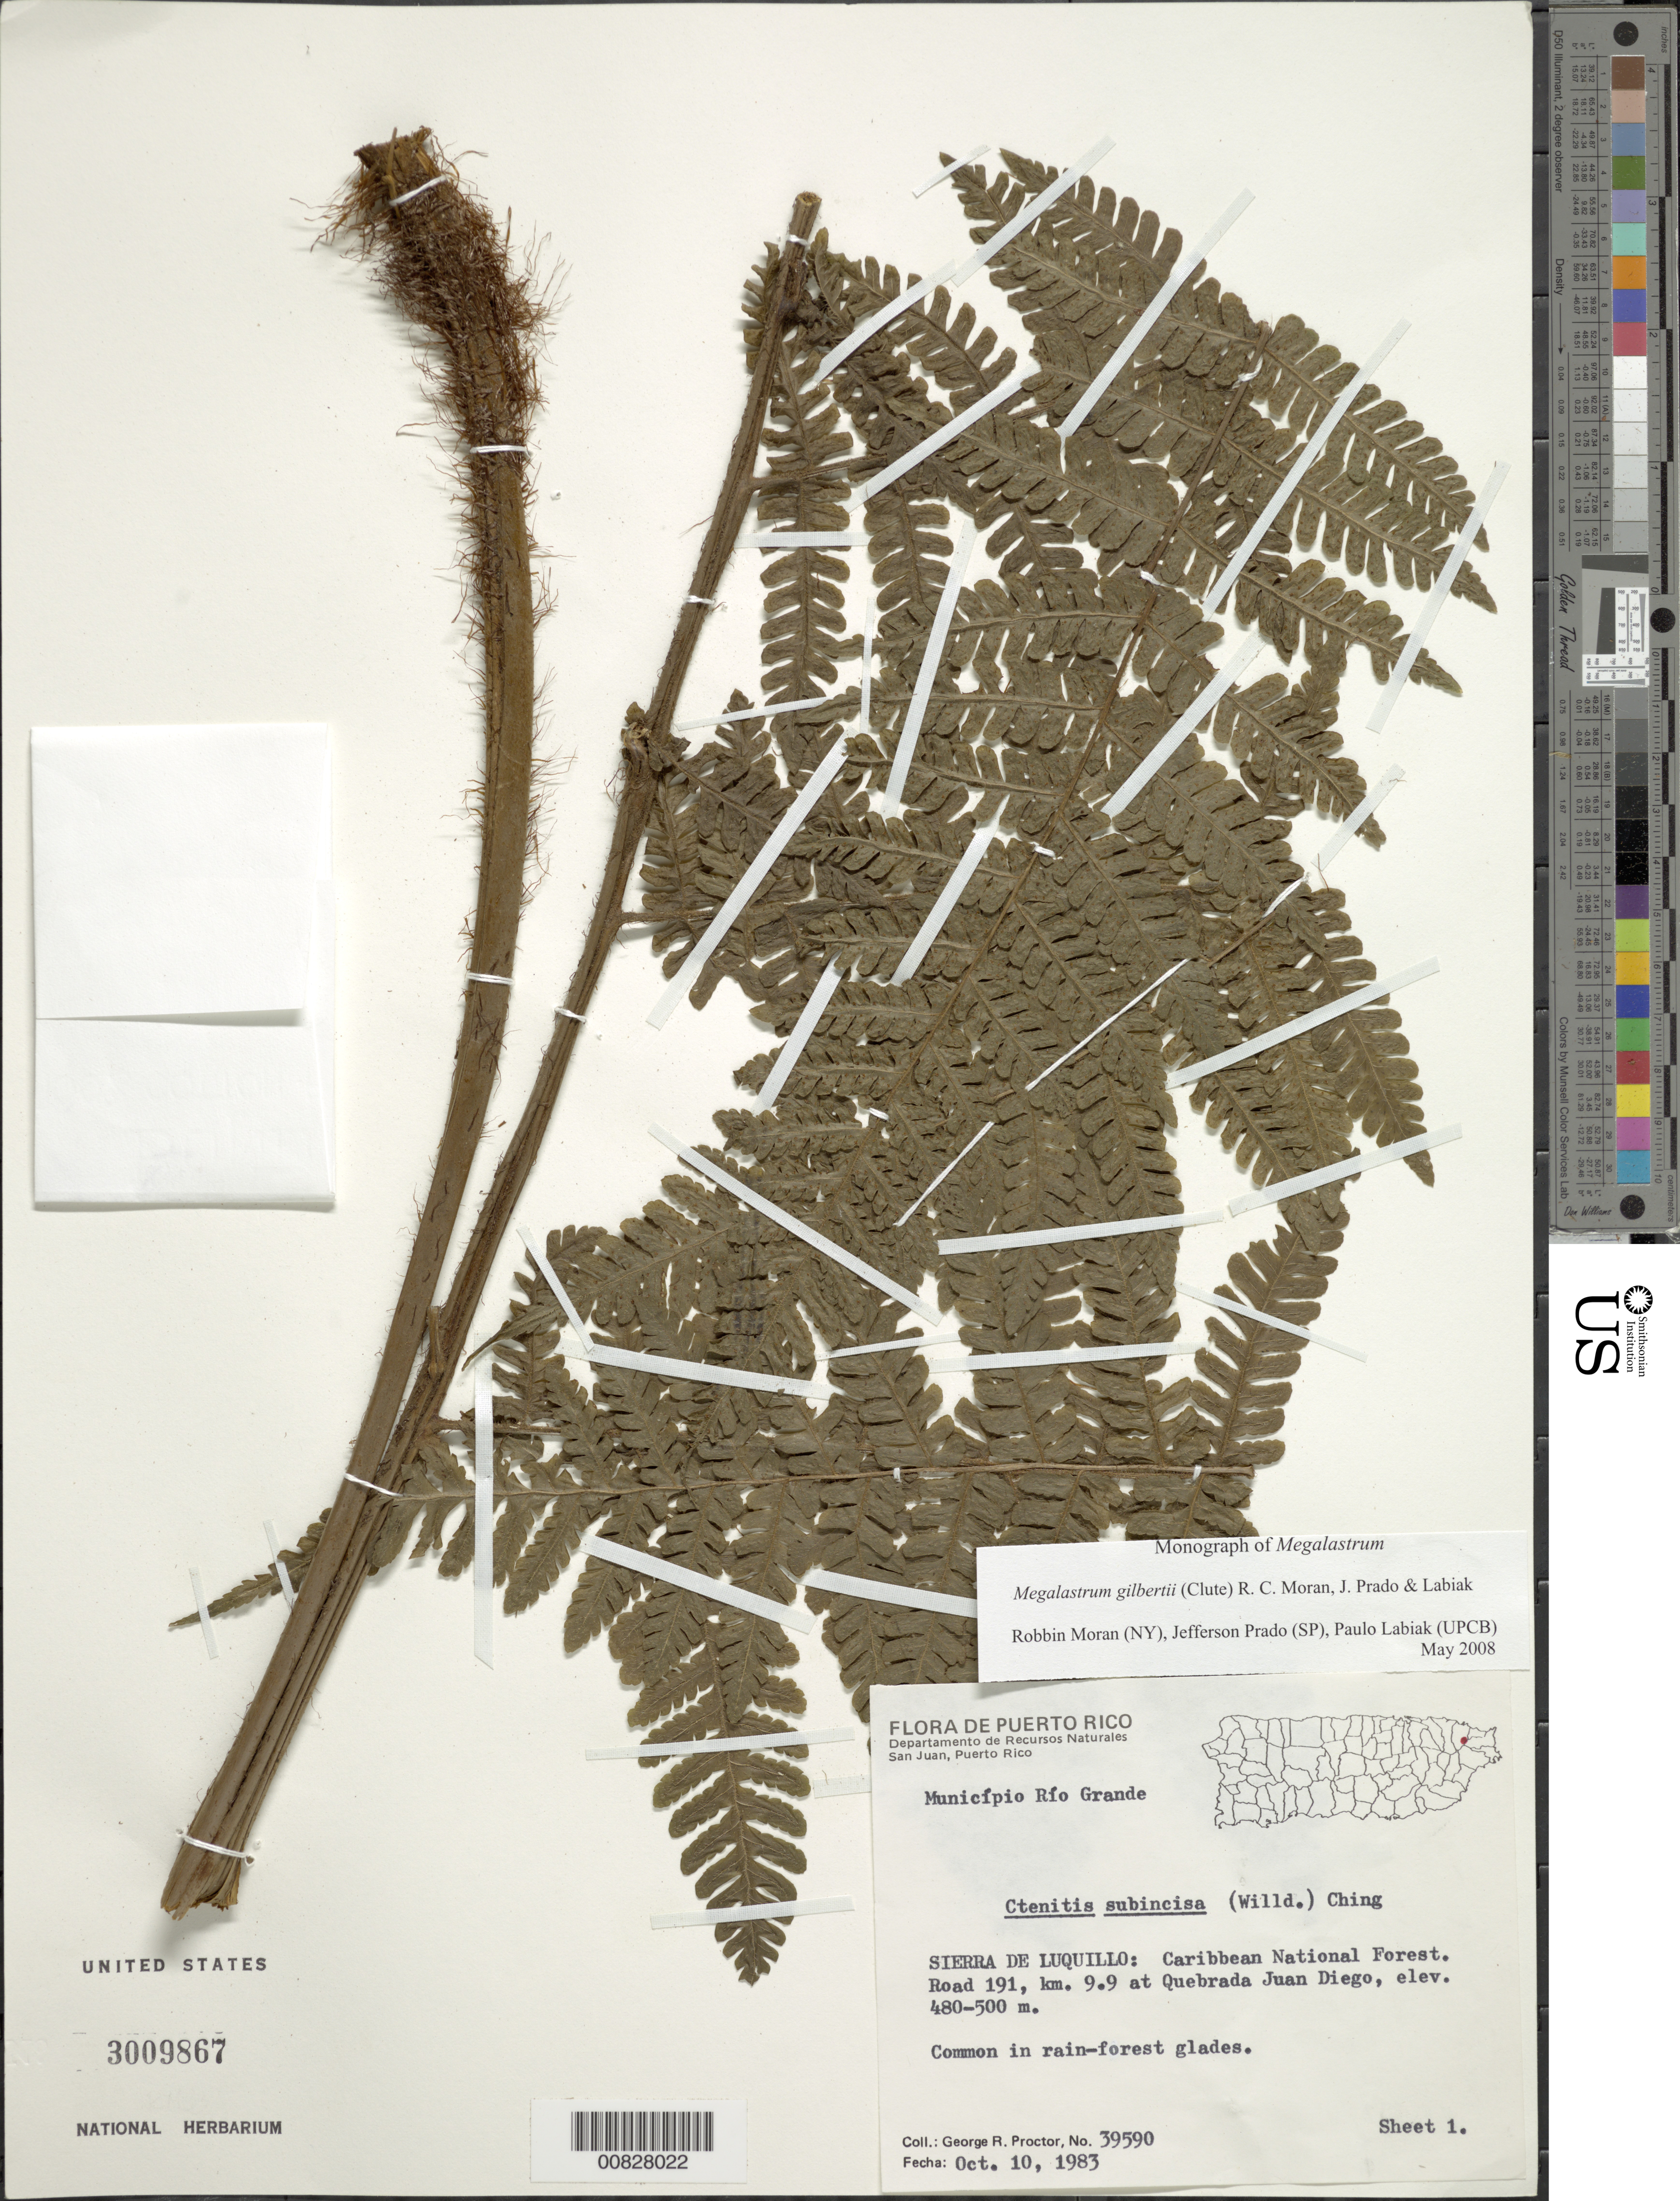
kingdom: Plantae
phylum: Tracheophyta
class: Polypodiopsida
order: Polypodiales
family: Dryopteridaceae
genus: Megalastrum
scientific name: Megalastrum gilbertii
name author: (Clute) R.C. Moran et al.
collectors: G. R. Proctor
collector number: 39590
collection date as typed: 10 Oct 1983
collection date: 1983-10-10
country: Puerto Rico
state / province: Río Grande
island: Puerto Rico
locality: Mun. Río Grande, Sierra de Luquillo, Caribbean National Forest, Road 191, km 9.9, Quebrada Juan Diego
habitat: Rainforest glades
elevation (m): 480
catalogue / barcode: US 3009867